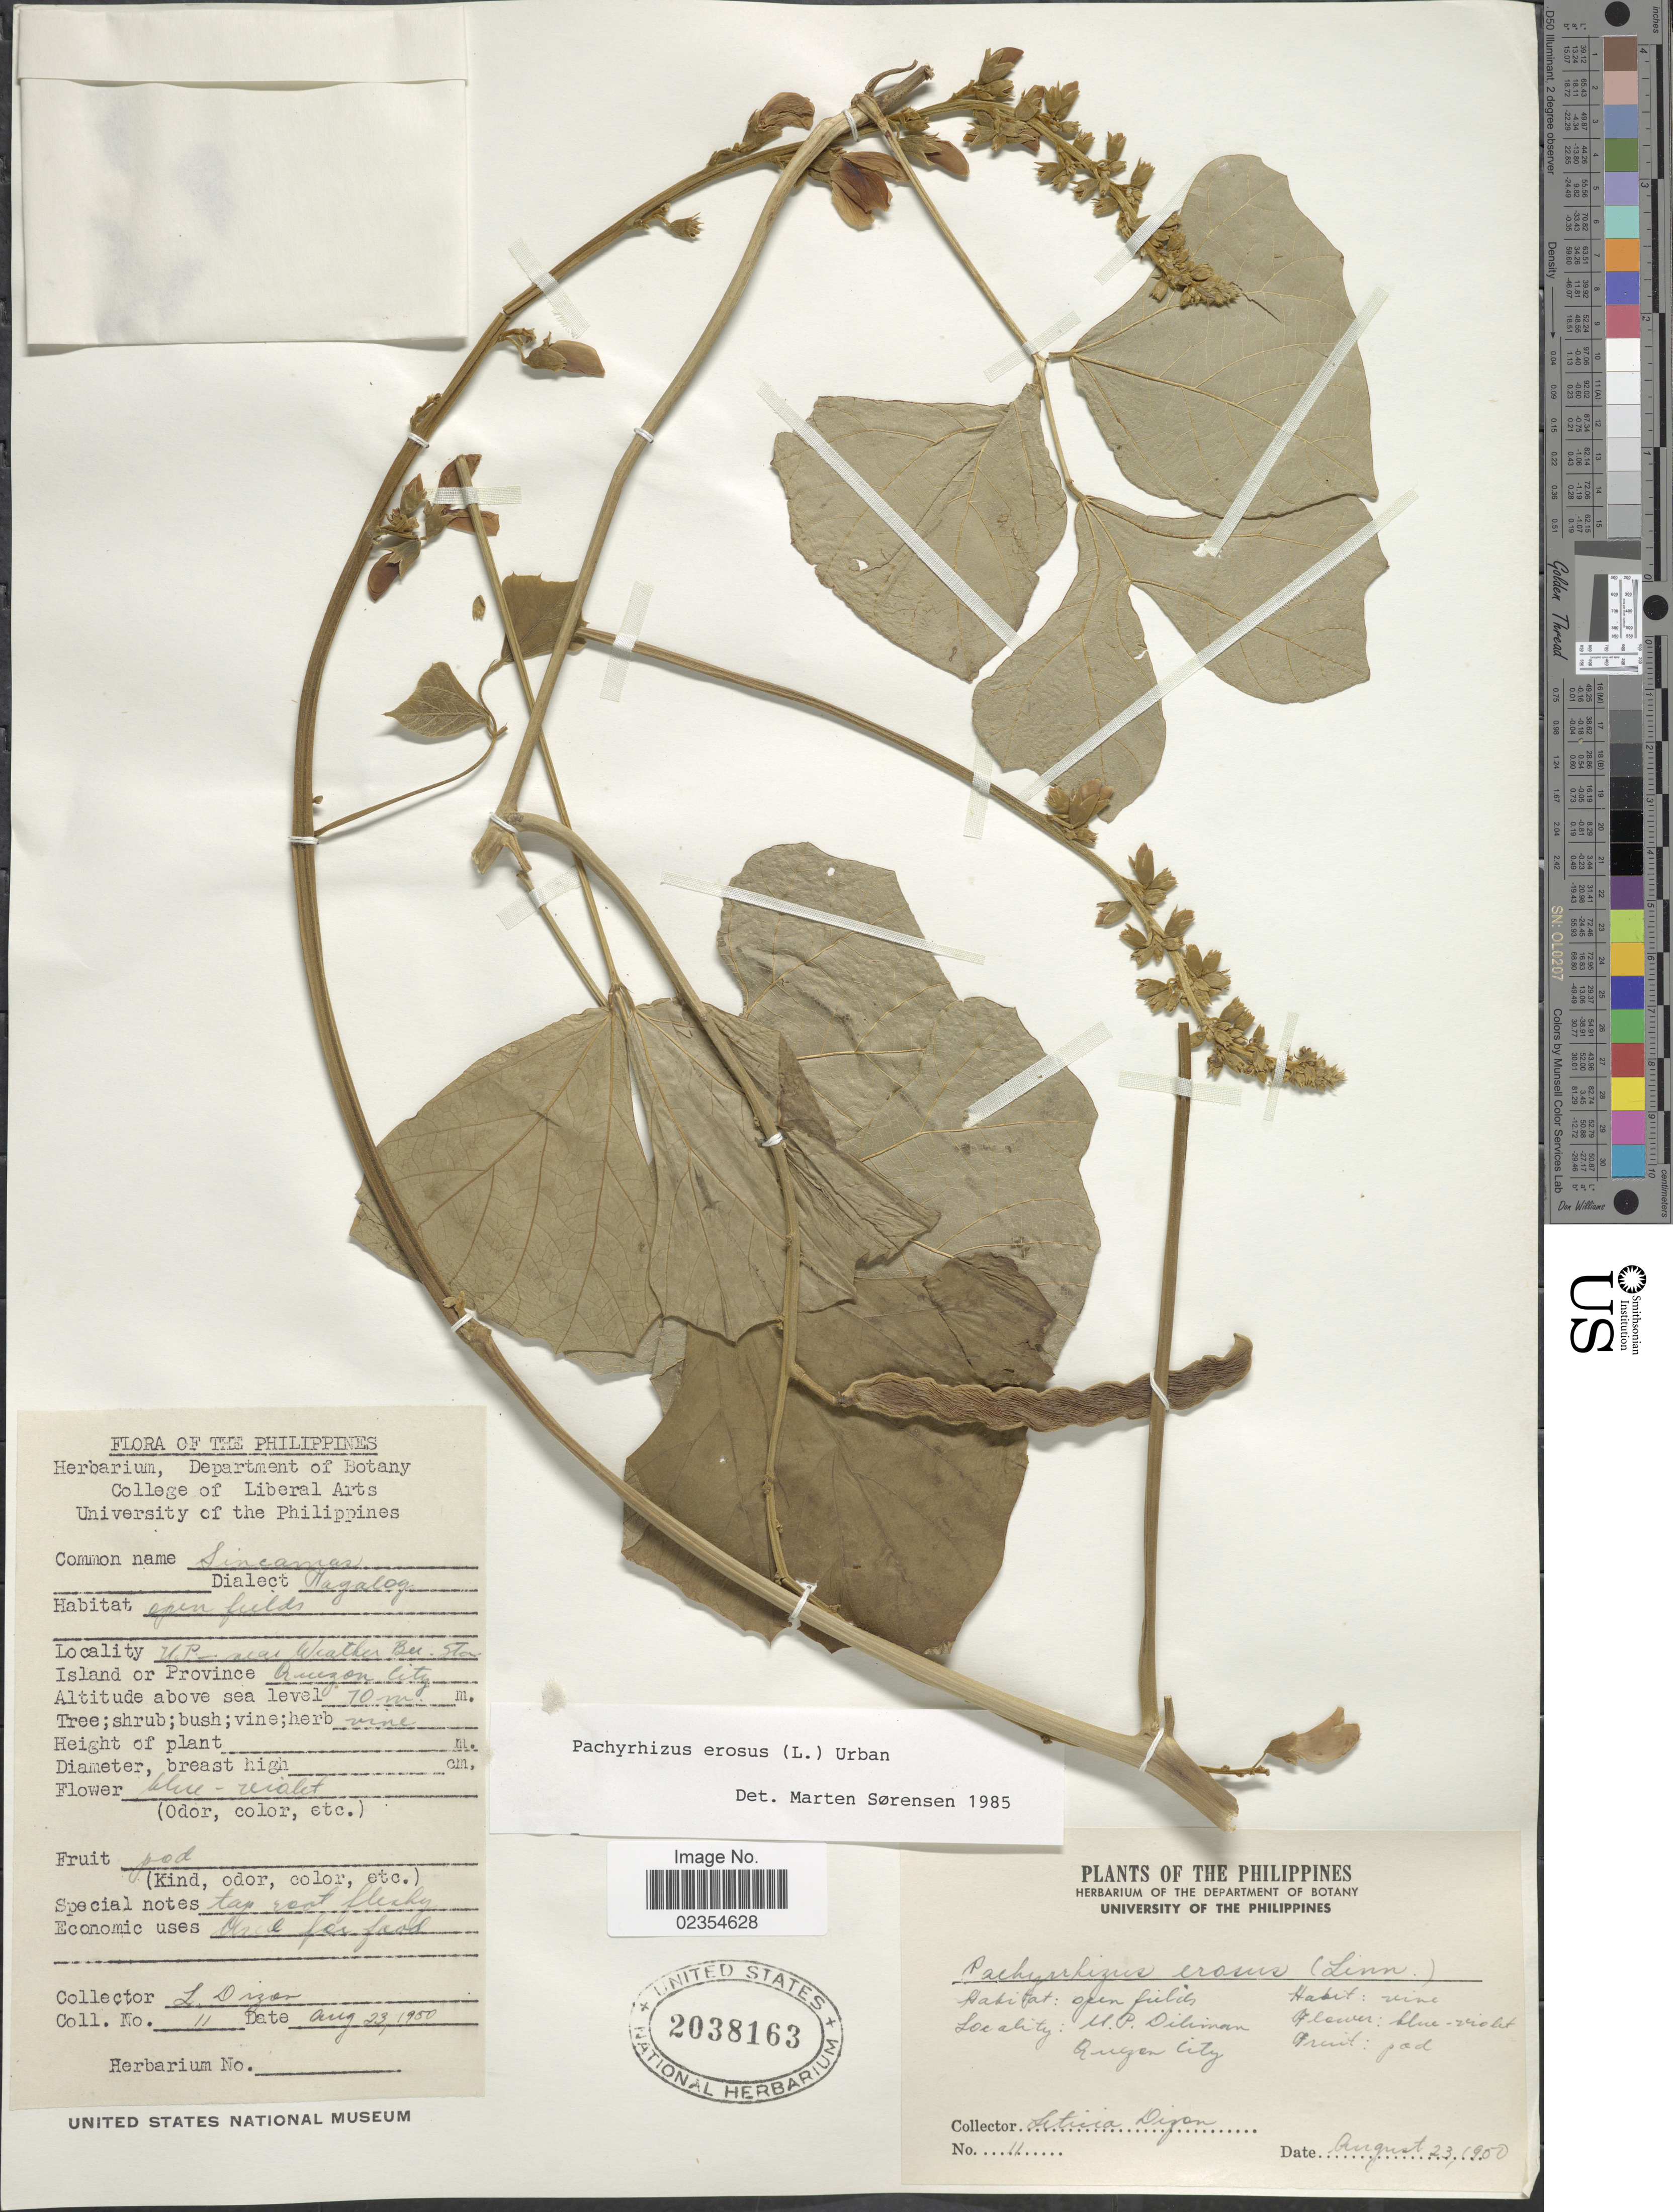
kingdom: Plantae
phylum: Tracheophyta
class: Magnoliopsida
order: Fabales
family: Fabaceae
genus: Pachyrhizus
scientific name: Pachyrhizus erosus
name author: (L.) Urb.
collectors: L. Dizen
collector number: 11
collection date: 1950-08-23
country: Philippines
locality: U.P. near Weather Bei. Sta. , Island or Province Quezon City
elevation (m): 10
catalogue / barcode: US 2038163